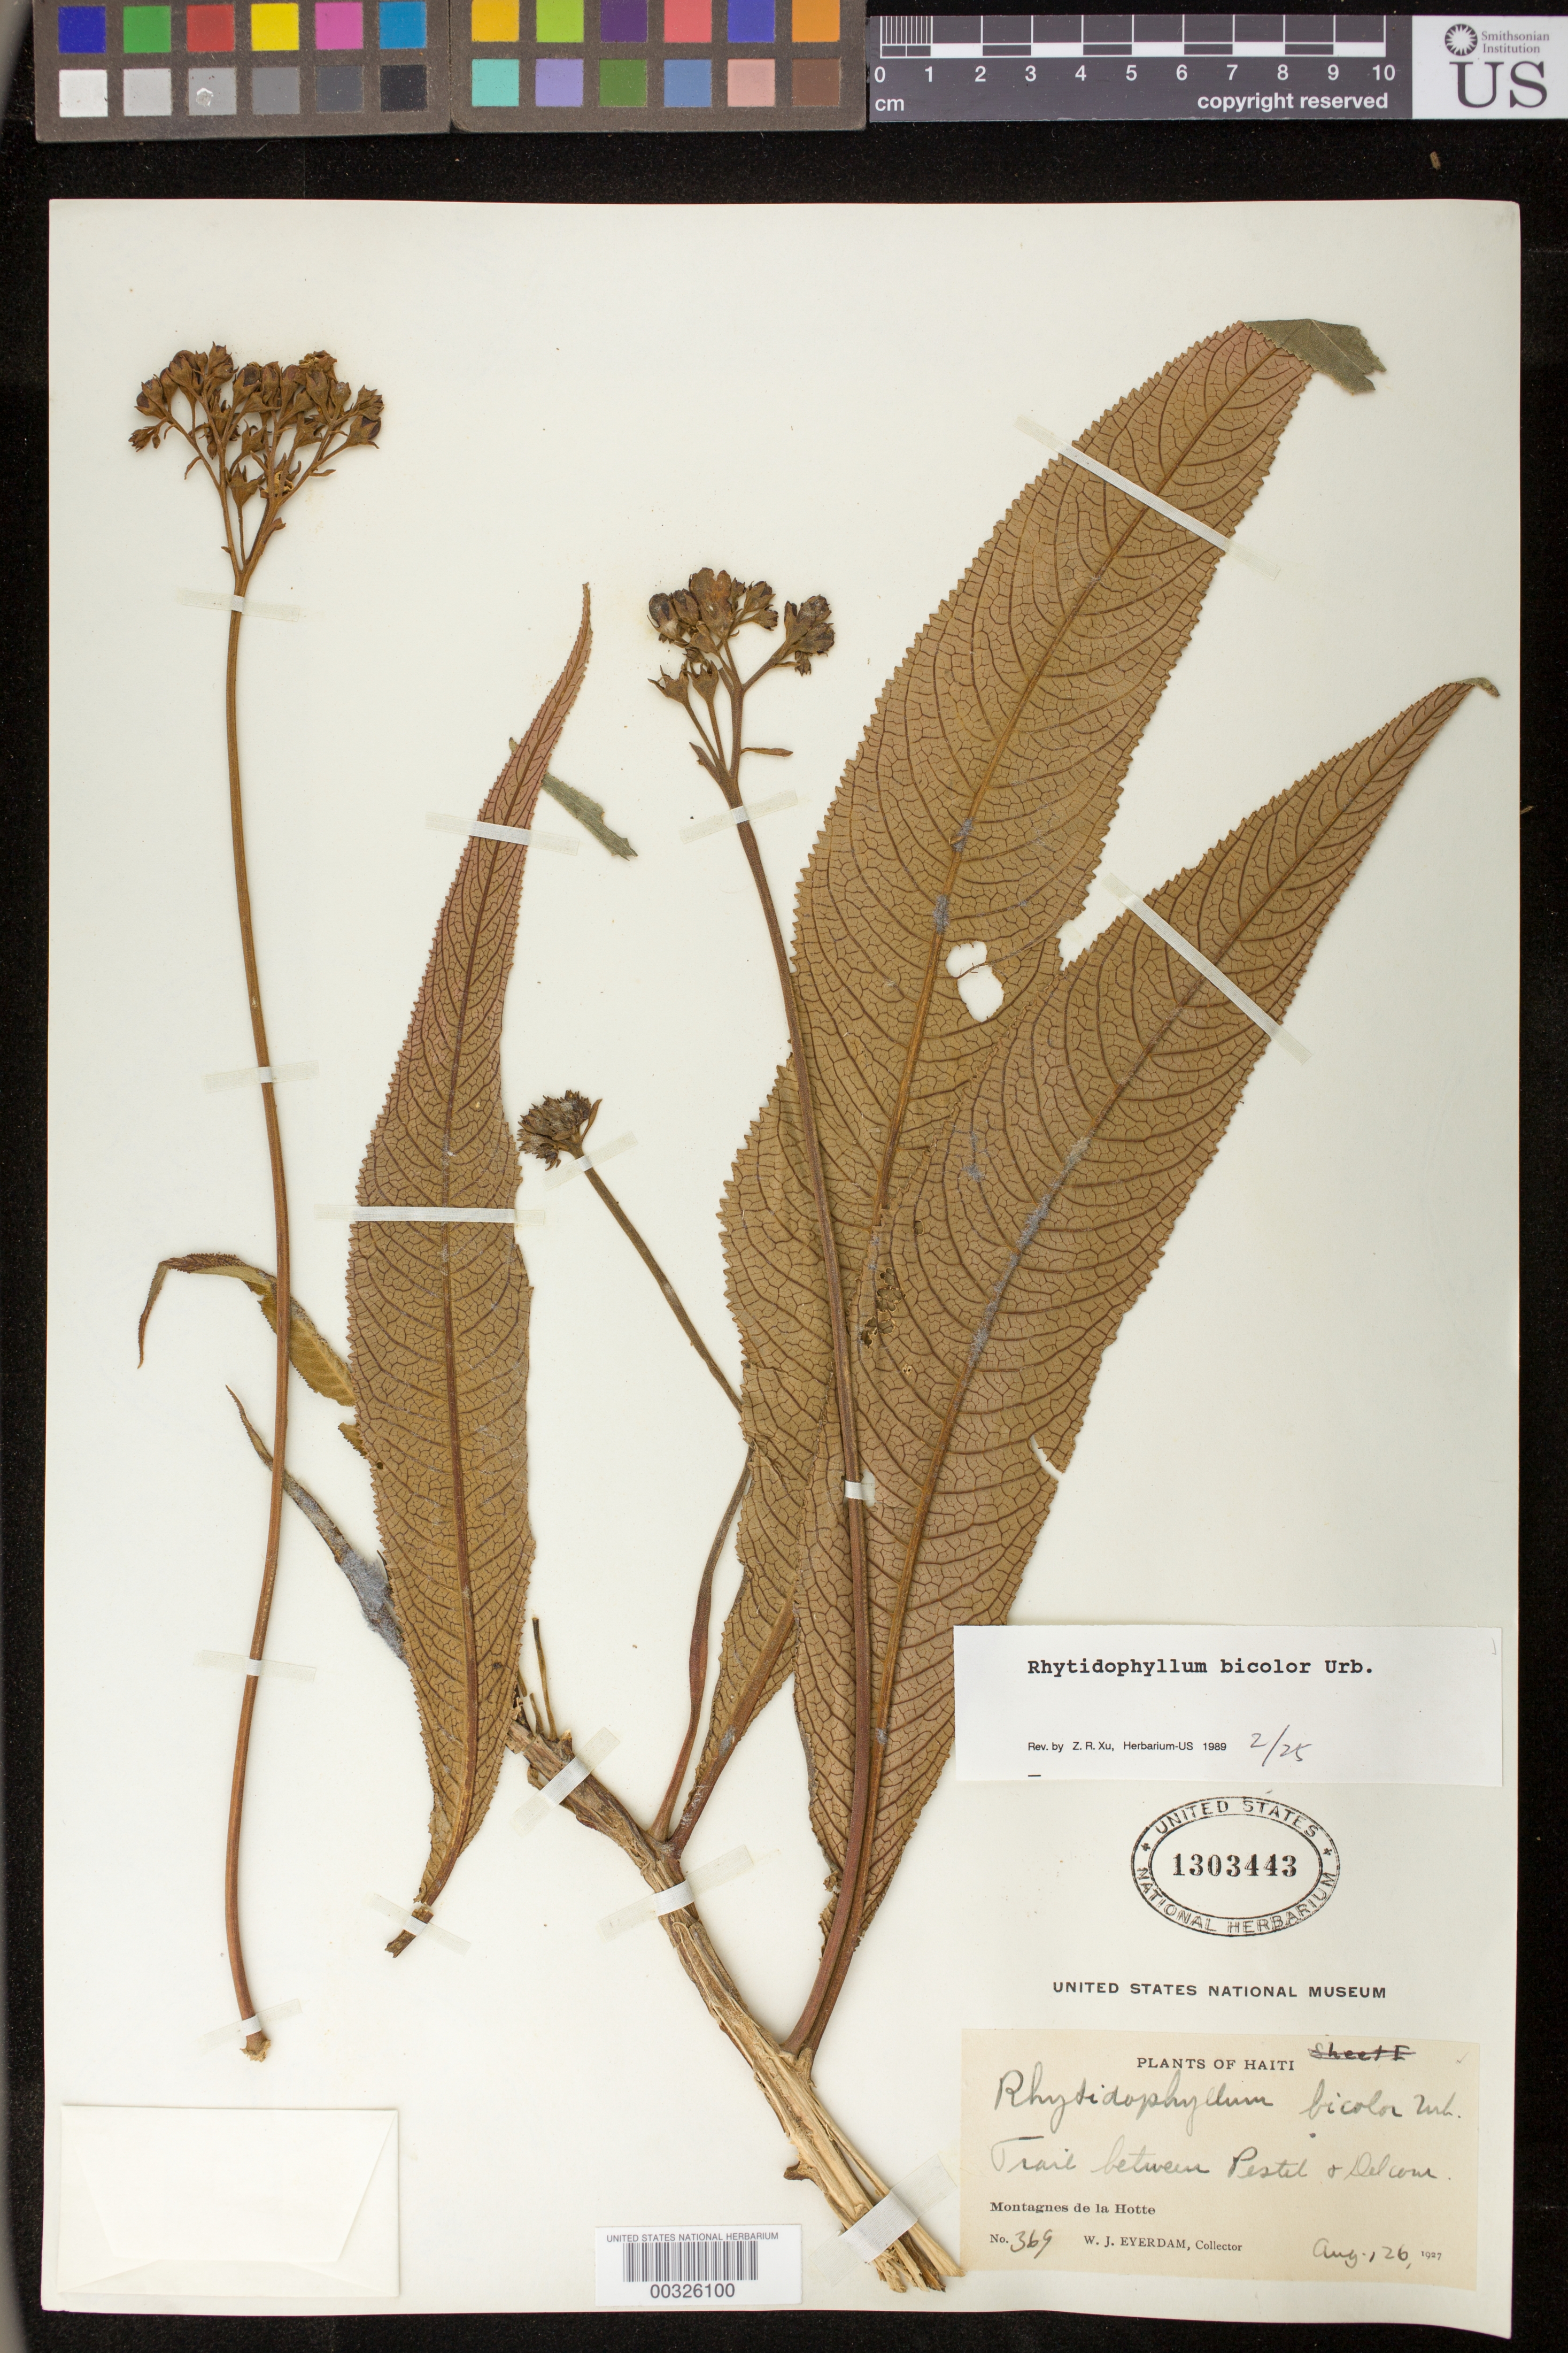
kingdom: Plantae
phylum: Tracheophyta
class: Magnoliopsida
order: Lamiales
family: Gesneriaceae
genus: Gesneria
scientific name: Gesneria bicolor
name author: (Urban) Simon Joly & J.L. Clark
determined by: Skog, Laurence E.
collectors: W. J. Eyerdam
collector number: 369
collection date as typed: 26 Aug 1927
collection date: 1927-08-26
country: Haiti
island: Hispaniola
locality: Montagnes de la Hotte, trail between Pestel and Delcour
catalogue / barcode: US 1303443